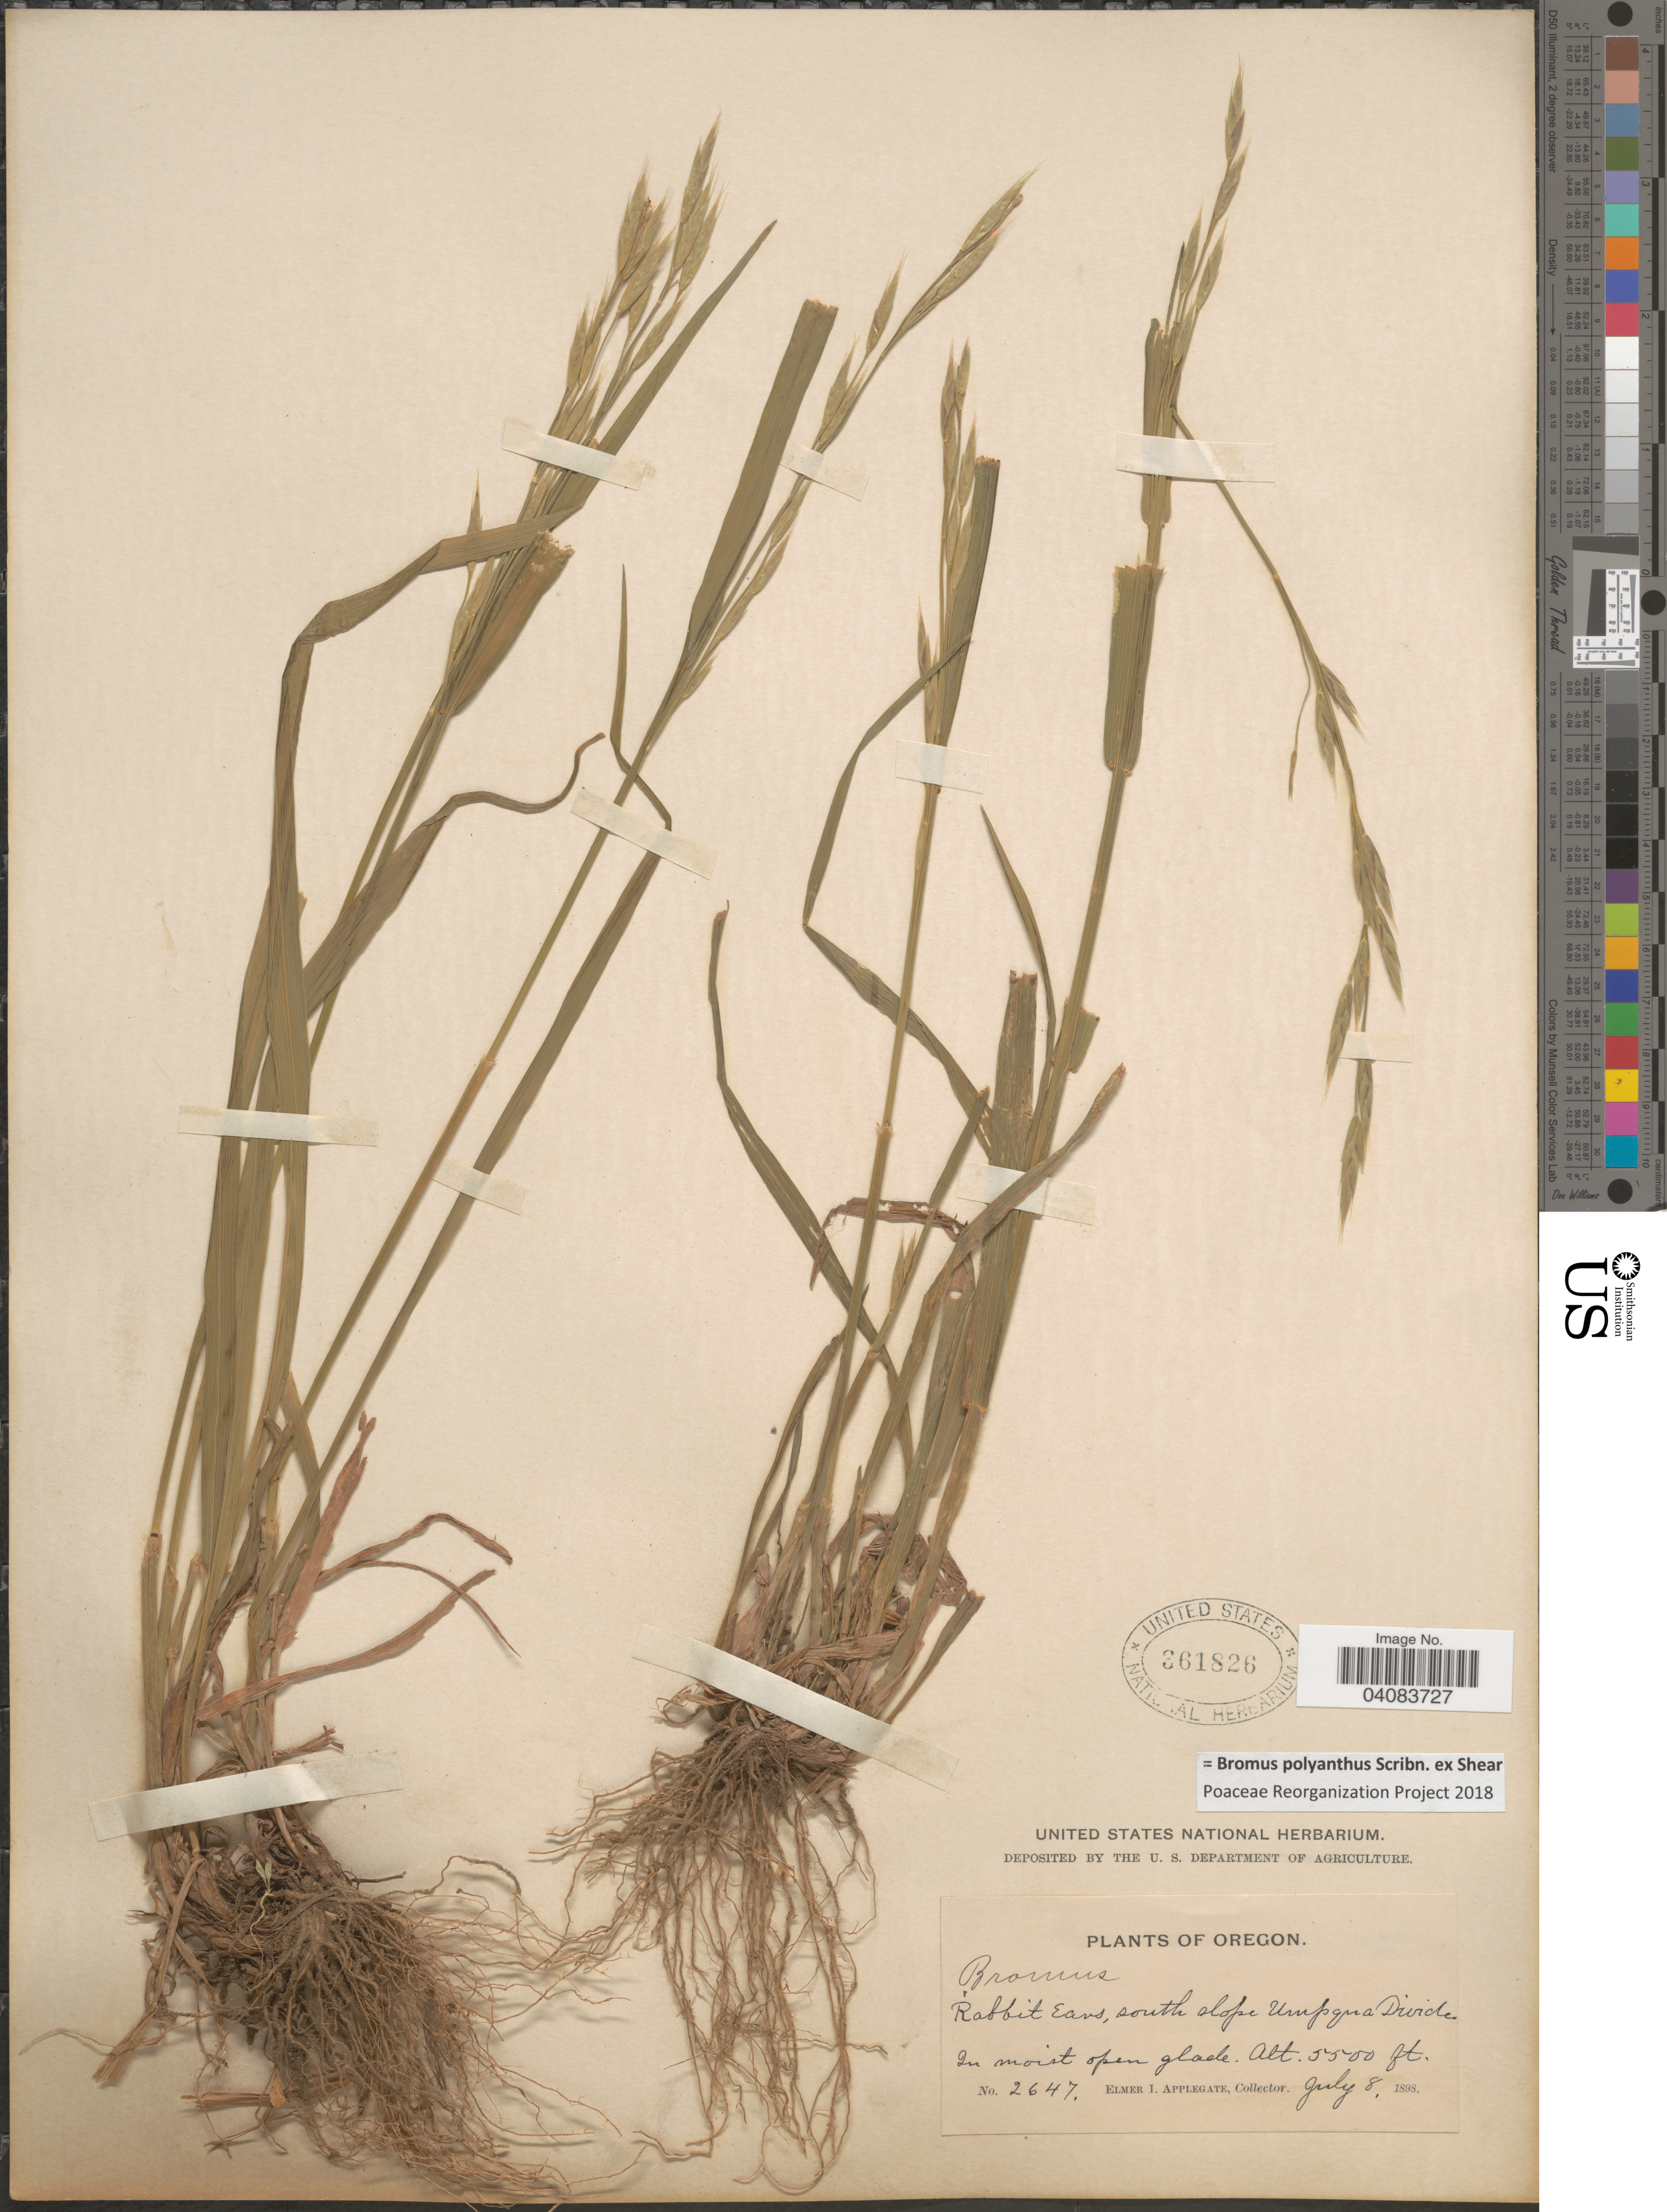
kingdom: Plantae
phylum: Tracheophyta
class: Liliopsida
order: Poales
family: Poaceae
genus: Bromus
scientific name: Bromus polyanthus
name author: Scribn. ex Shear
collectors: E. I. Applegate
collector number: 2647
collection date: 1898-07-08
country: United States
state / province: Oregon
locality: Rabbit Ears, south slope Umpqua Divide.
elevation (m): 1676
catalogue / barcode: US 361826